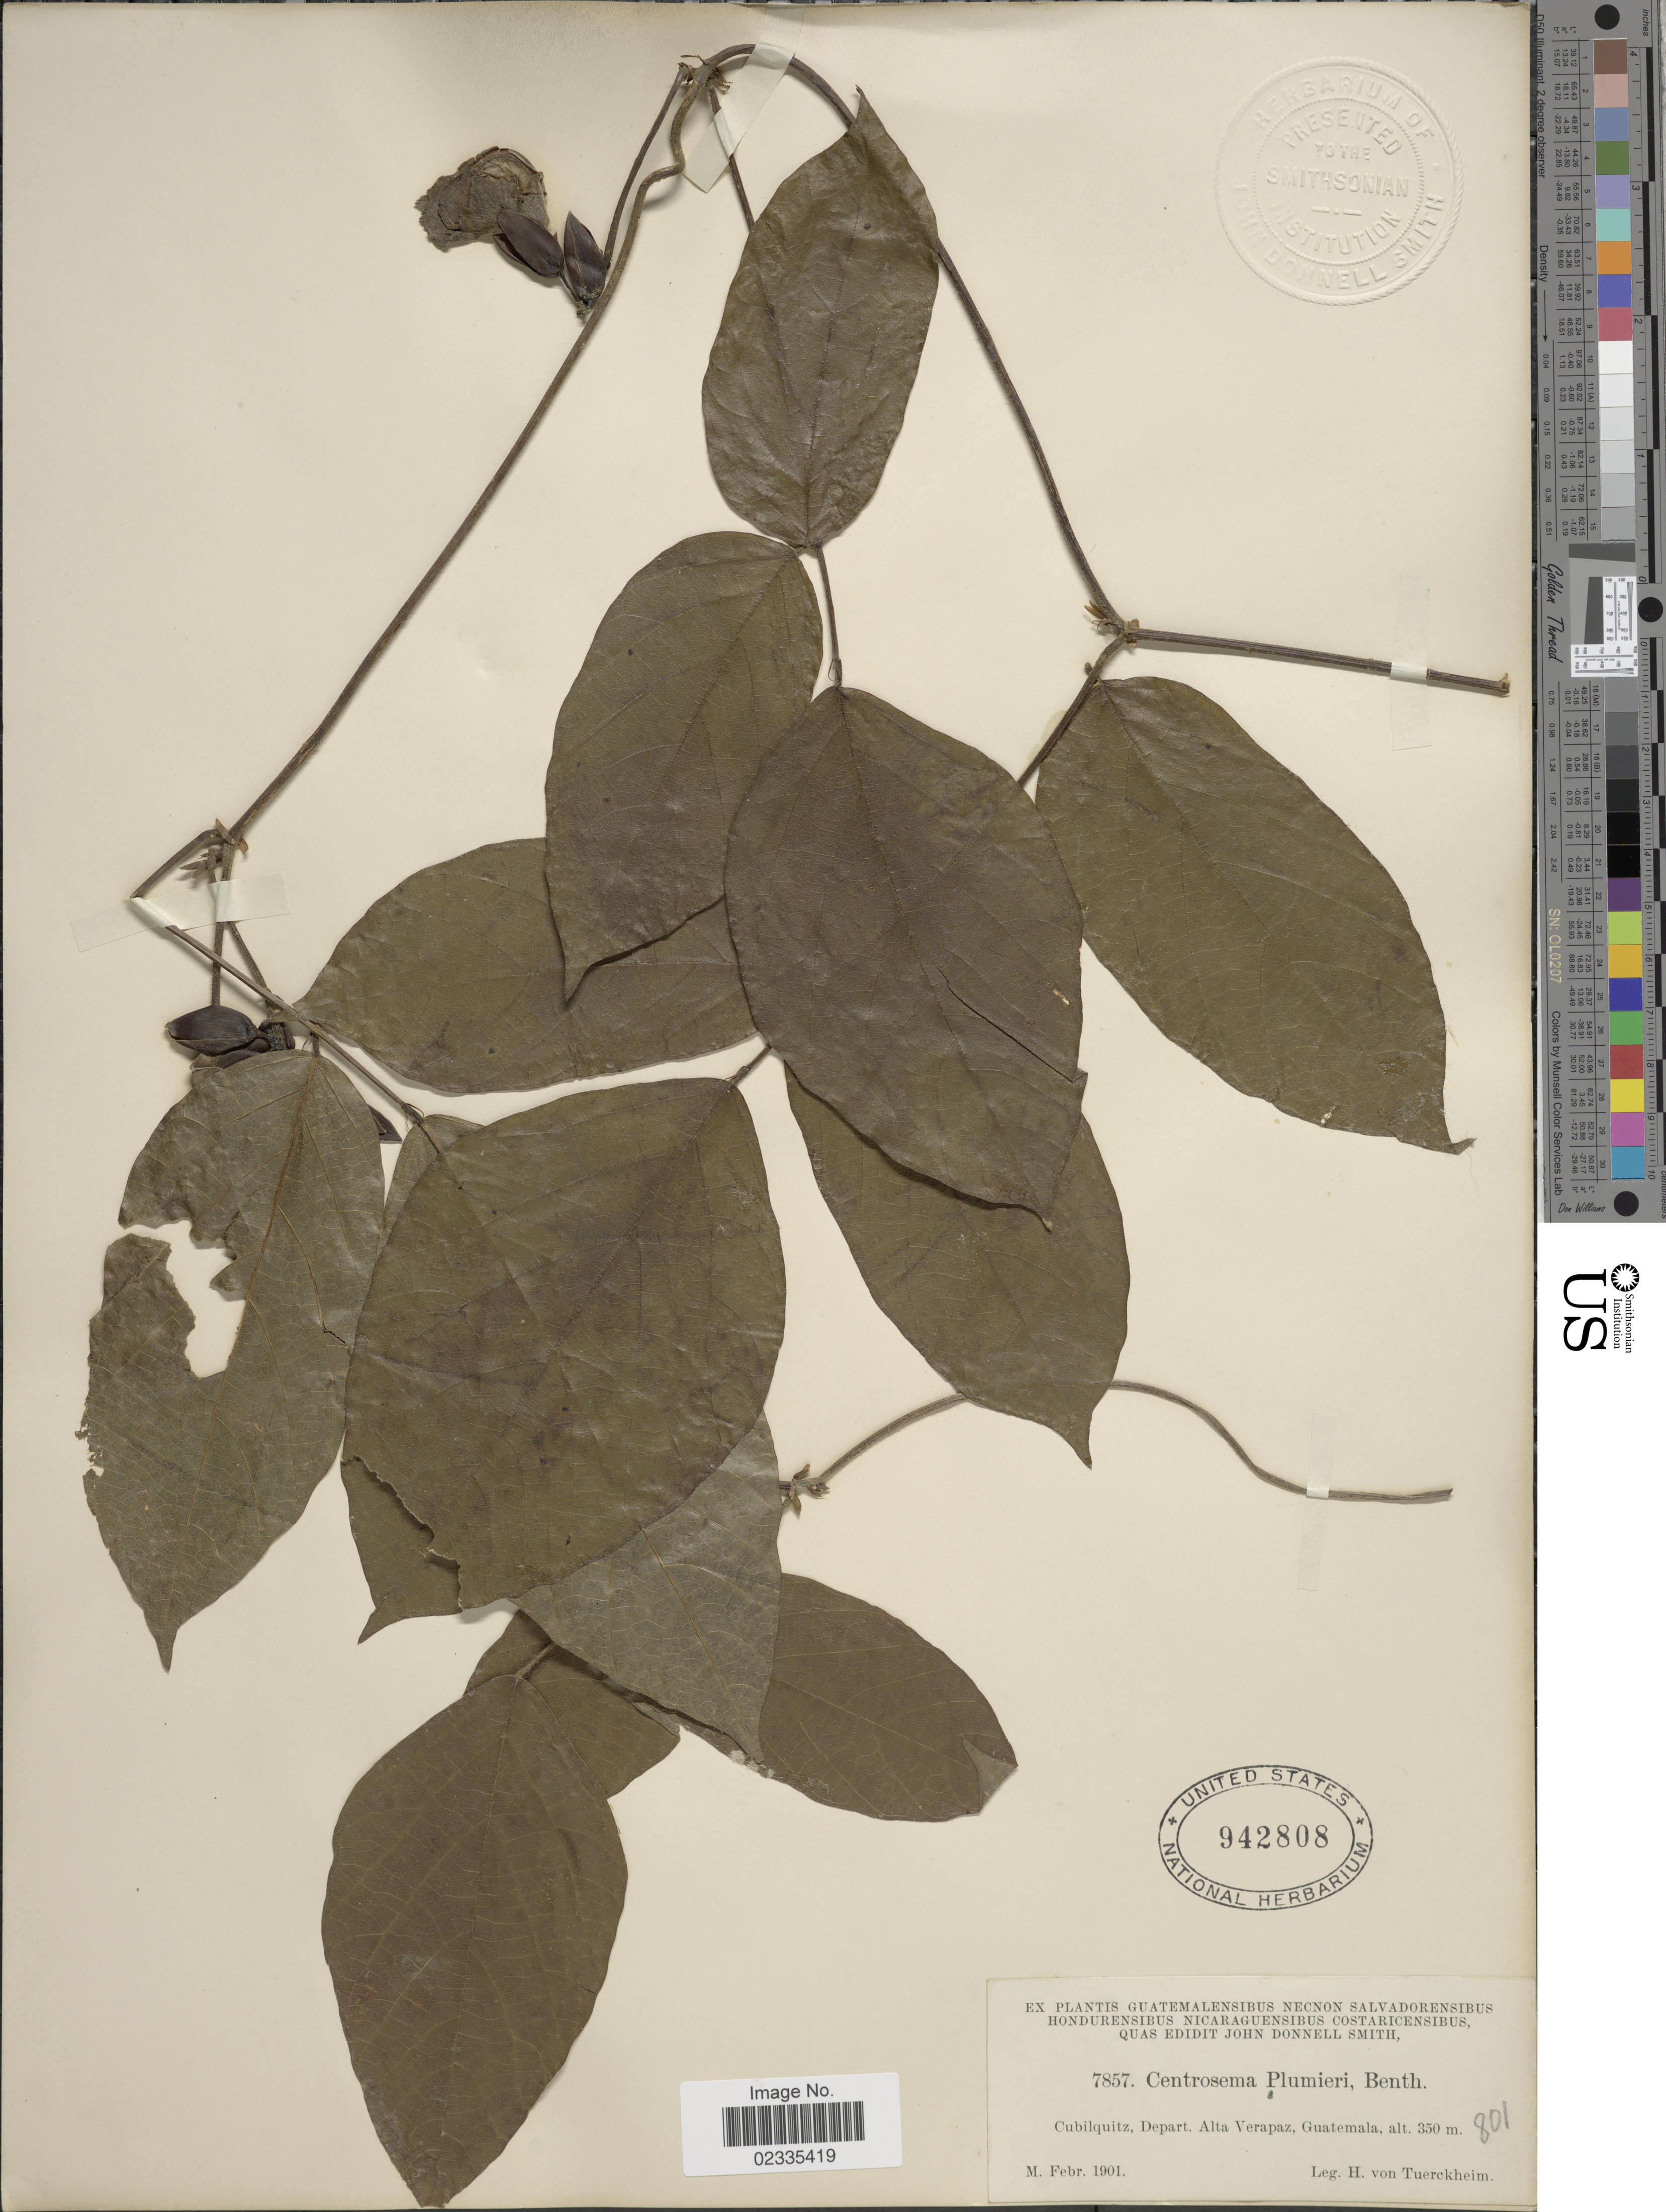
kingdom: Plantae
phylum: Tracheophyta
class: Magnoliopsida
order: Fabales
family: Fabaceae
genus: Centrosema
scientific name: Centrosema plumieri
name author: (Turpin ex Pers.) Benth.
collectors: H. von Türckheim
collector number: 7857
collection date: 1901-02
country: Guatemala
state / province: Alta Verapaz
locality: Cubilquitz, Depart. Alta Verapaz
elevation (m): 350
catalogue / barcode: US 942808